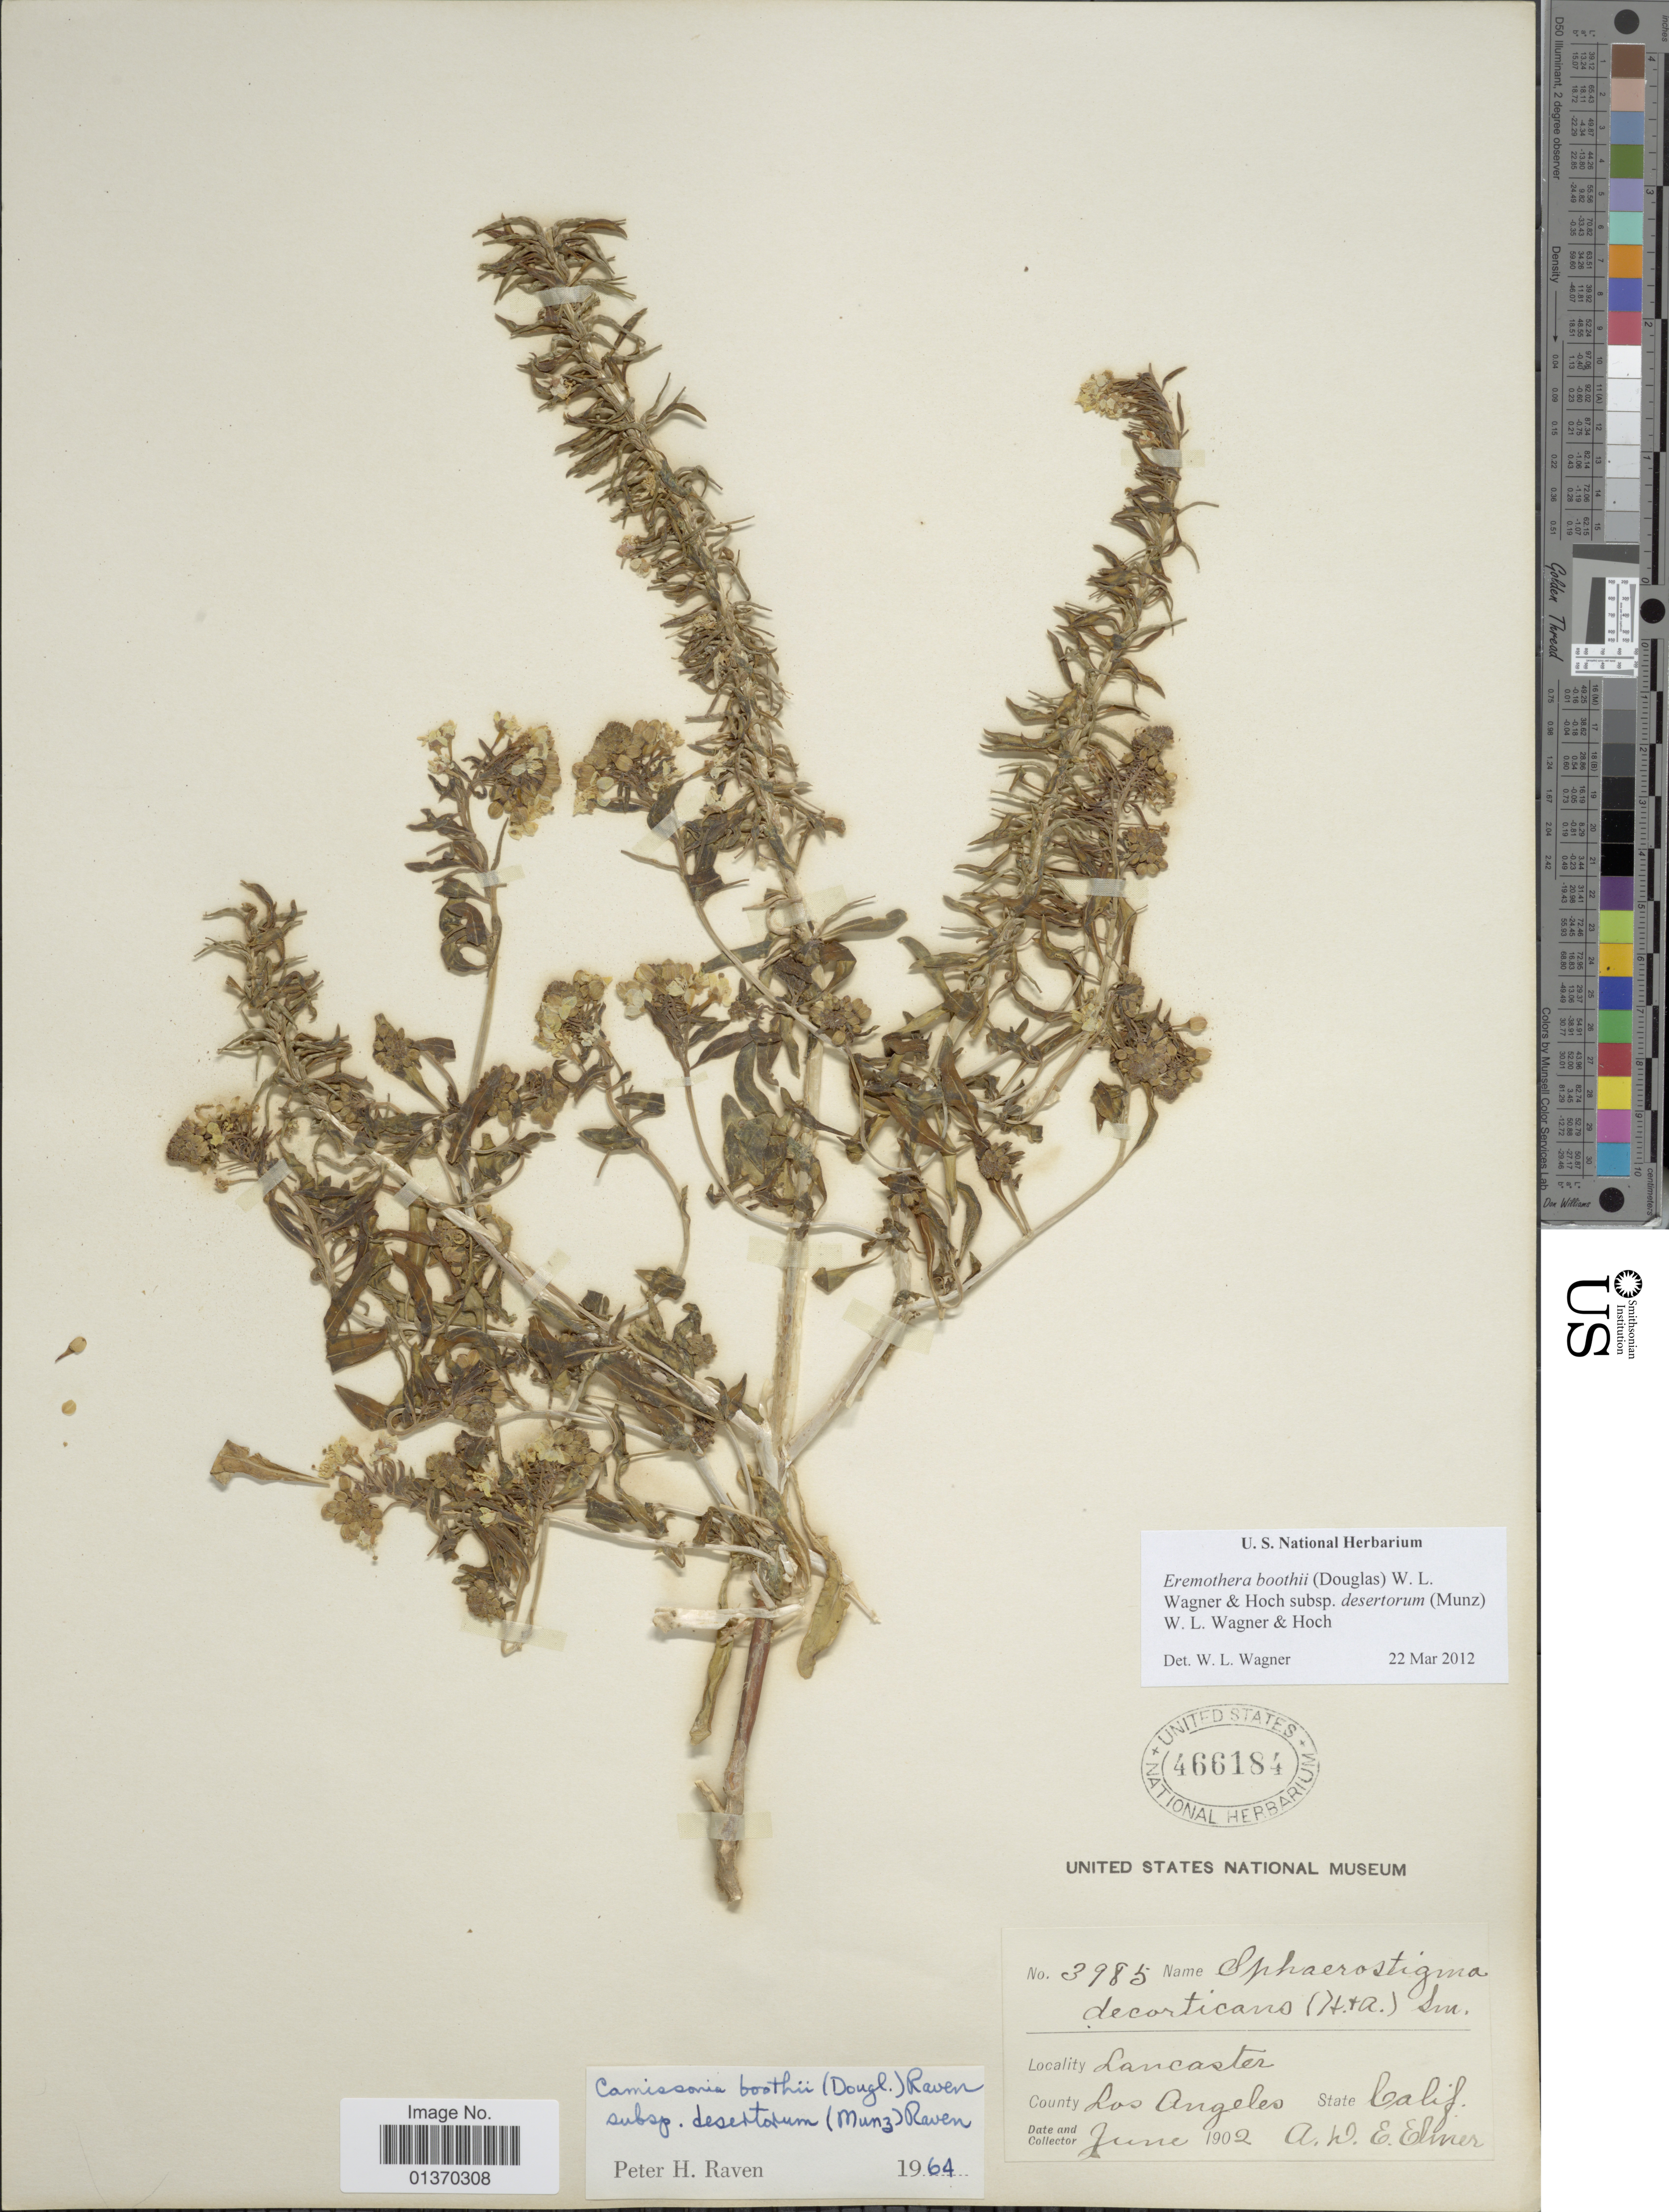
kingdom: Plantae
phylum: Tracheophyta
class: Magnoliopsida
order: Myrtales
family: Onagraceae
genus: Eremothera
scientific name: Eremothera boothii subsp. desertorum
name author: (Munz) W.L. Wagner & Hoch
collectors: A. D. E. Elmer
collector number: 3985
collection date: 1902-06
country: United States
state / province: California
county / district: Los Angeles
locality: Lancaster, Los Angeles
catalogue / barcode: US 466184